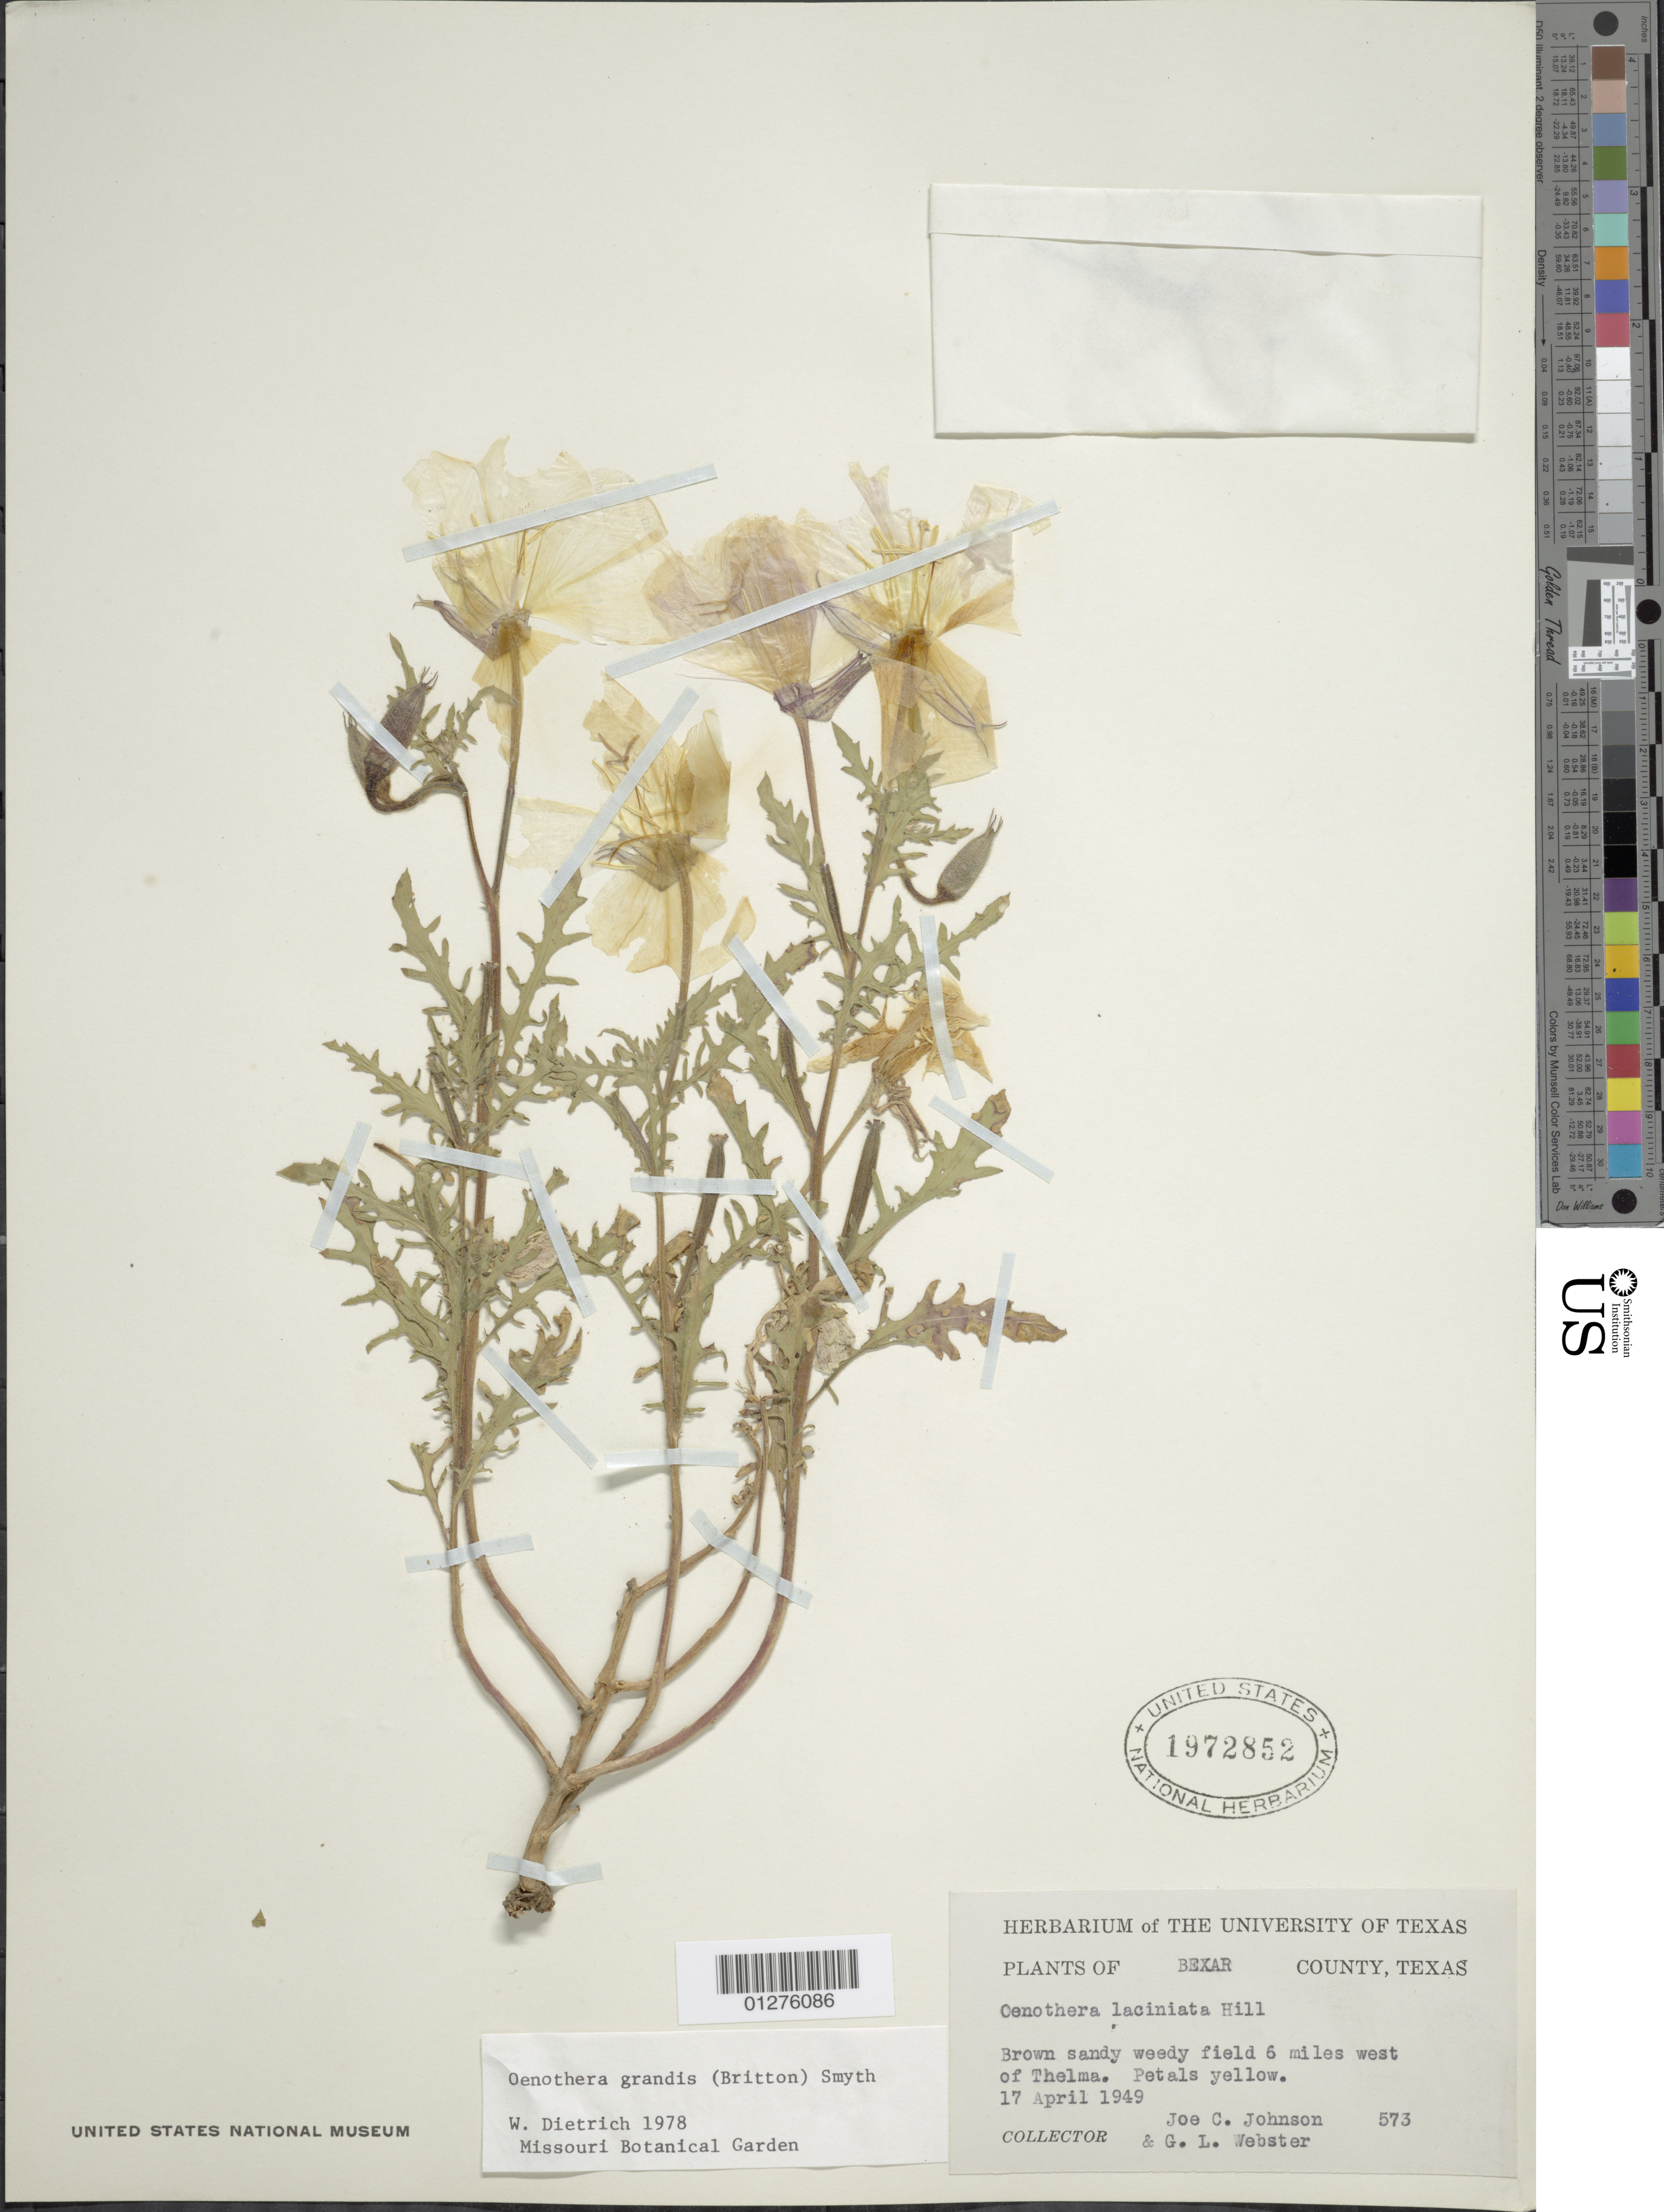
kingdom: Plantae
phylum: Tracheophyta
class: Magnoliopsida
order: Myrtales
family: Onagraceae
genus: Oenothera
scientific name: Oenothera grandis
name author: (Britton) Smyth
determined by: Dietrich, W.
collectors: J. C. Johnson & G. L. Webster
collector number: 573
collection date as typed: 17 Apr 1949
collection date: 1949-04-17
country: United States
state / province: Texas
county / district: Bexar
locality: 6 miles W of thelma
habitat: Brown sandy weedy field.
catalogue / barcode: US 1972852